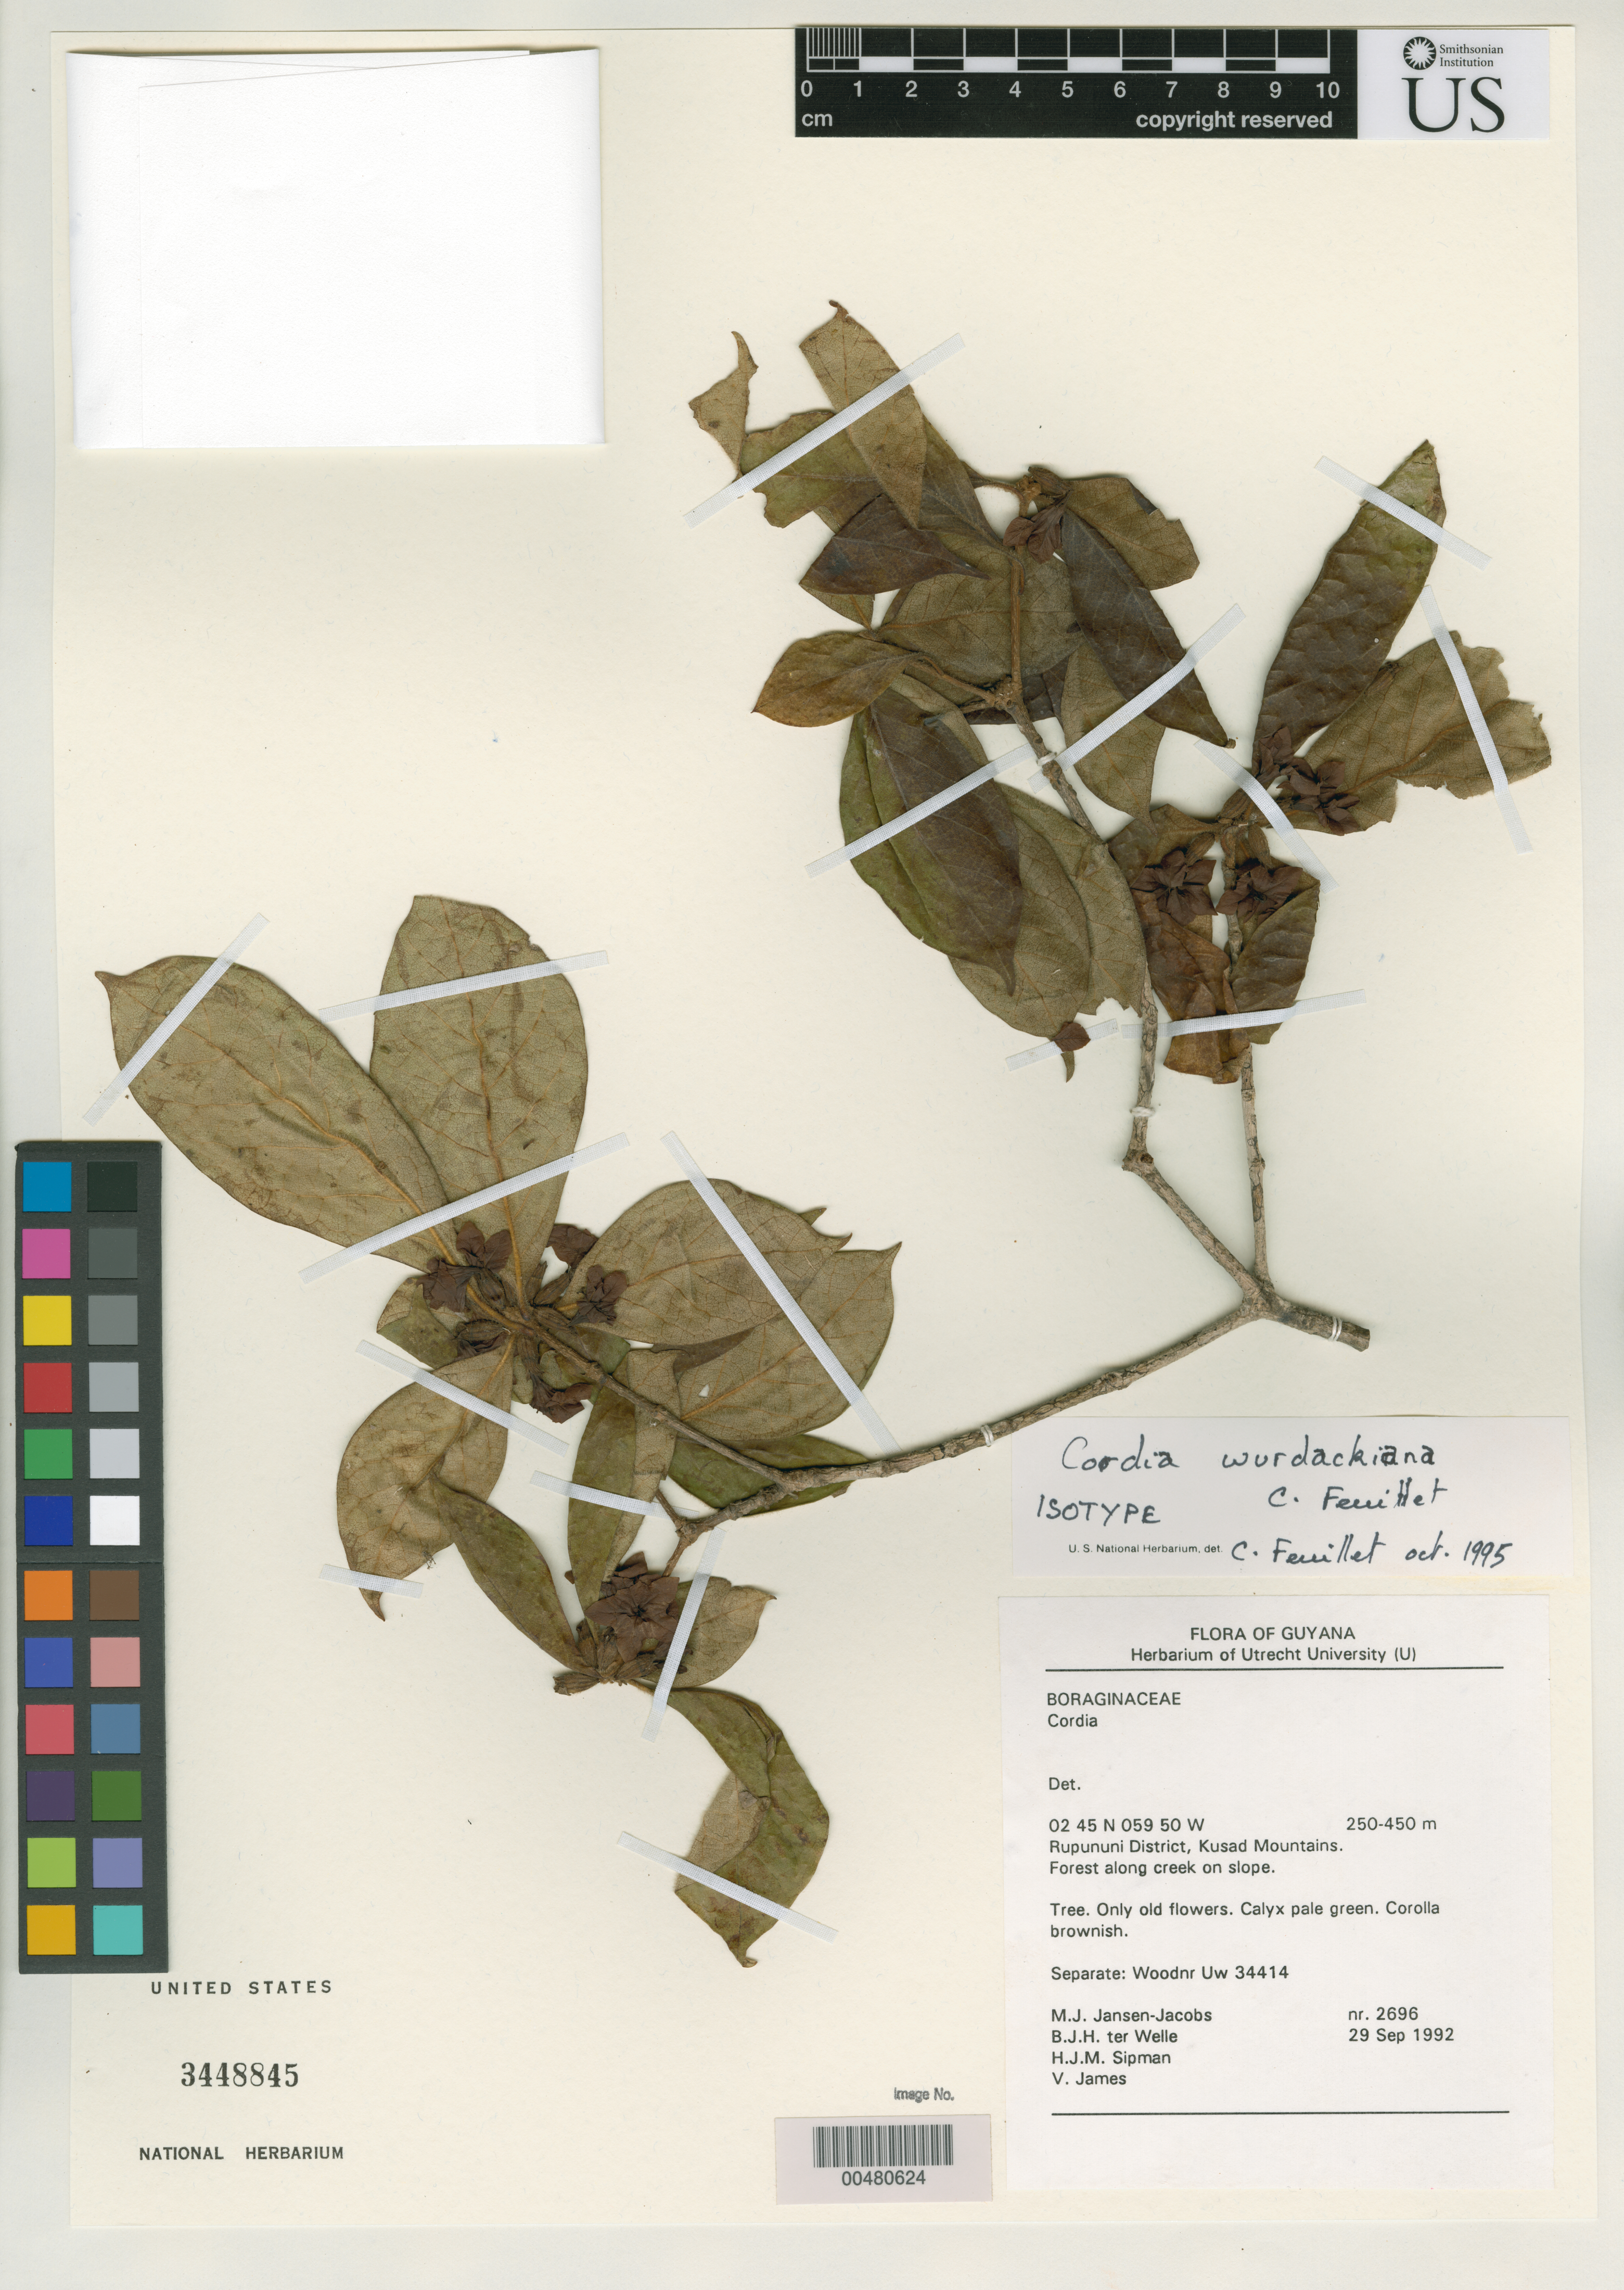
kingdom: Plantae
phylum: Tracheophyta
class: Magnoliopsida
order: Boraginales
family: Cordiaceae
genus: Cordia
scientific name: Cordia wurdackiana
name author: Feuillet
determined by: Feuillet, C.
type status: Isotype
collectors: M. J. Jansen-Jacobs, B. Welle, H. J. M. Sipman & V. James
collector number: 2696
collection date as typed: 29 Sep 1992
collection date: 1992-09-29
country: Guyana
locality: Rupununi District, Kusad Mountains.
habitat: Forest along creek on slope.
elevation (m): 250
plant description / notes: "Separate: Woodnr Us 34414"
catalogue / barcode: US 3448845